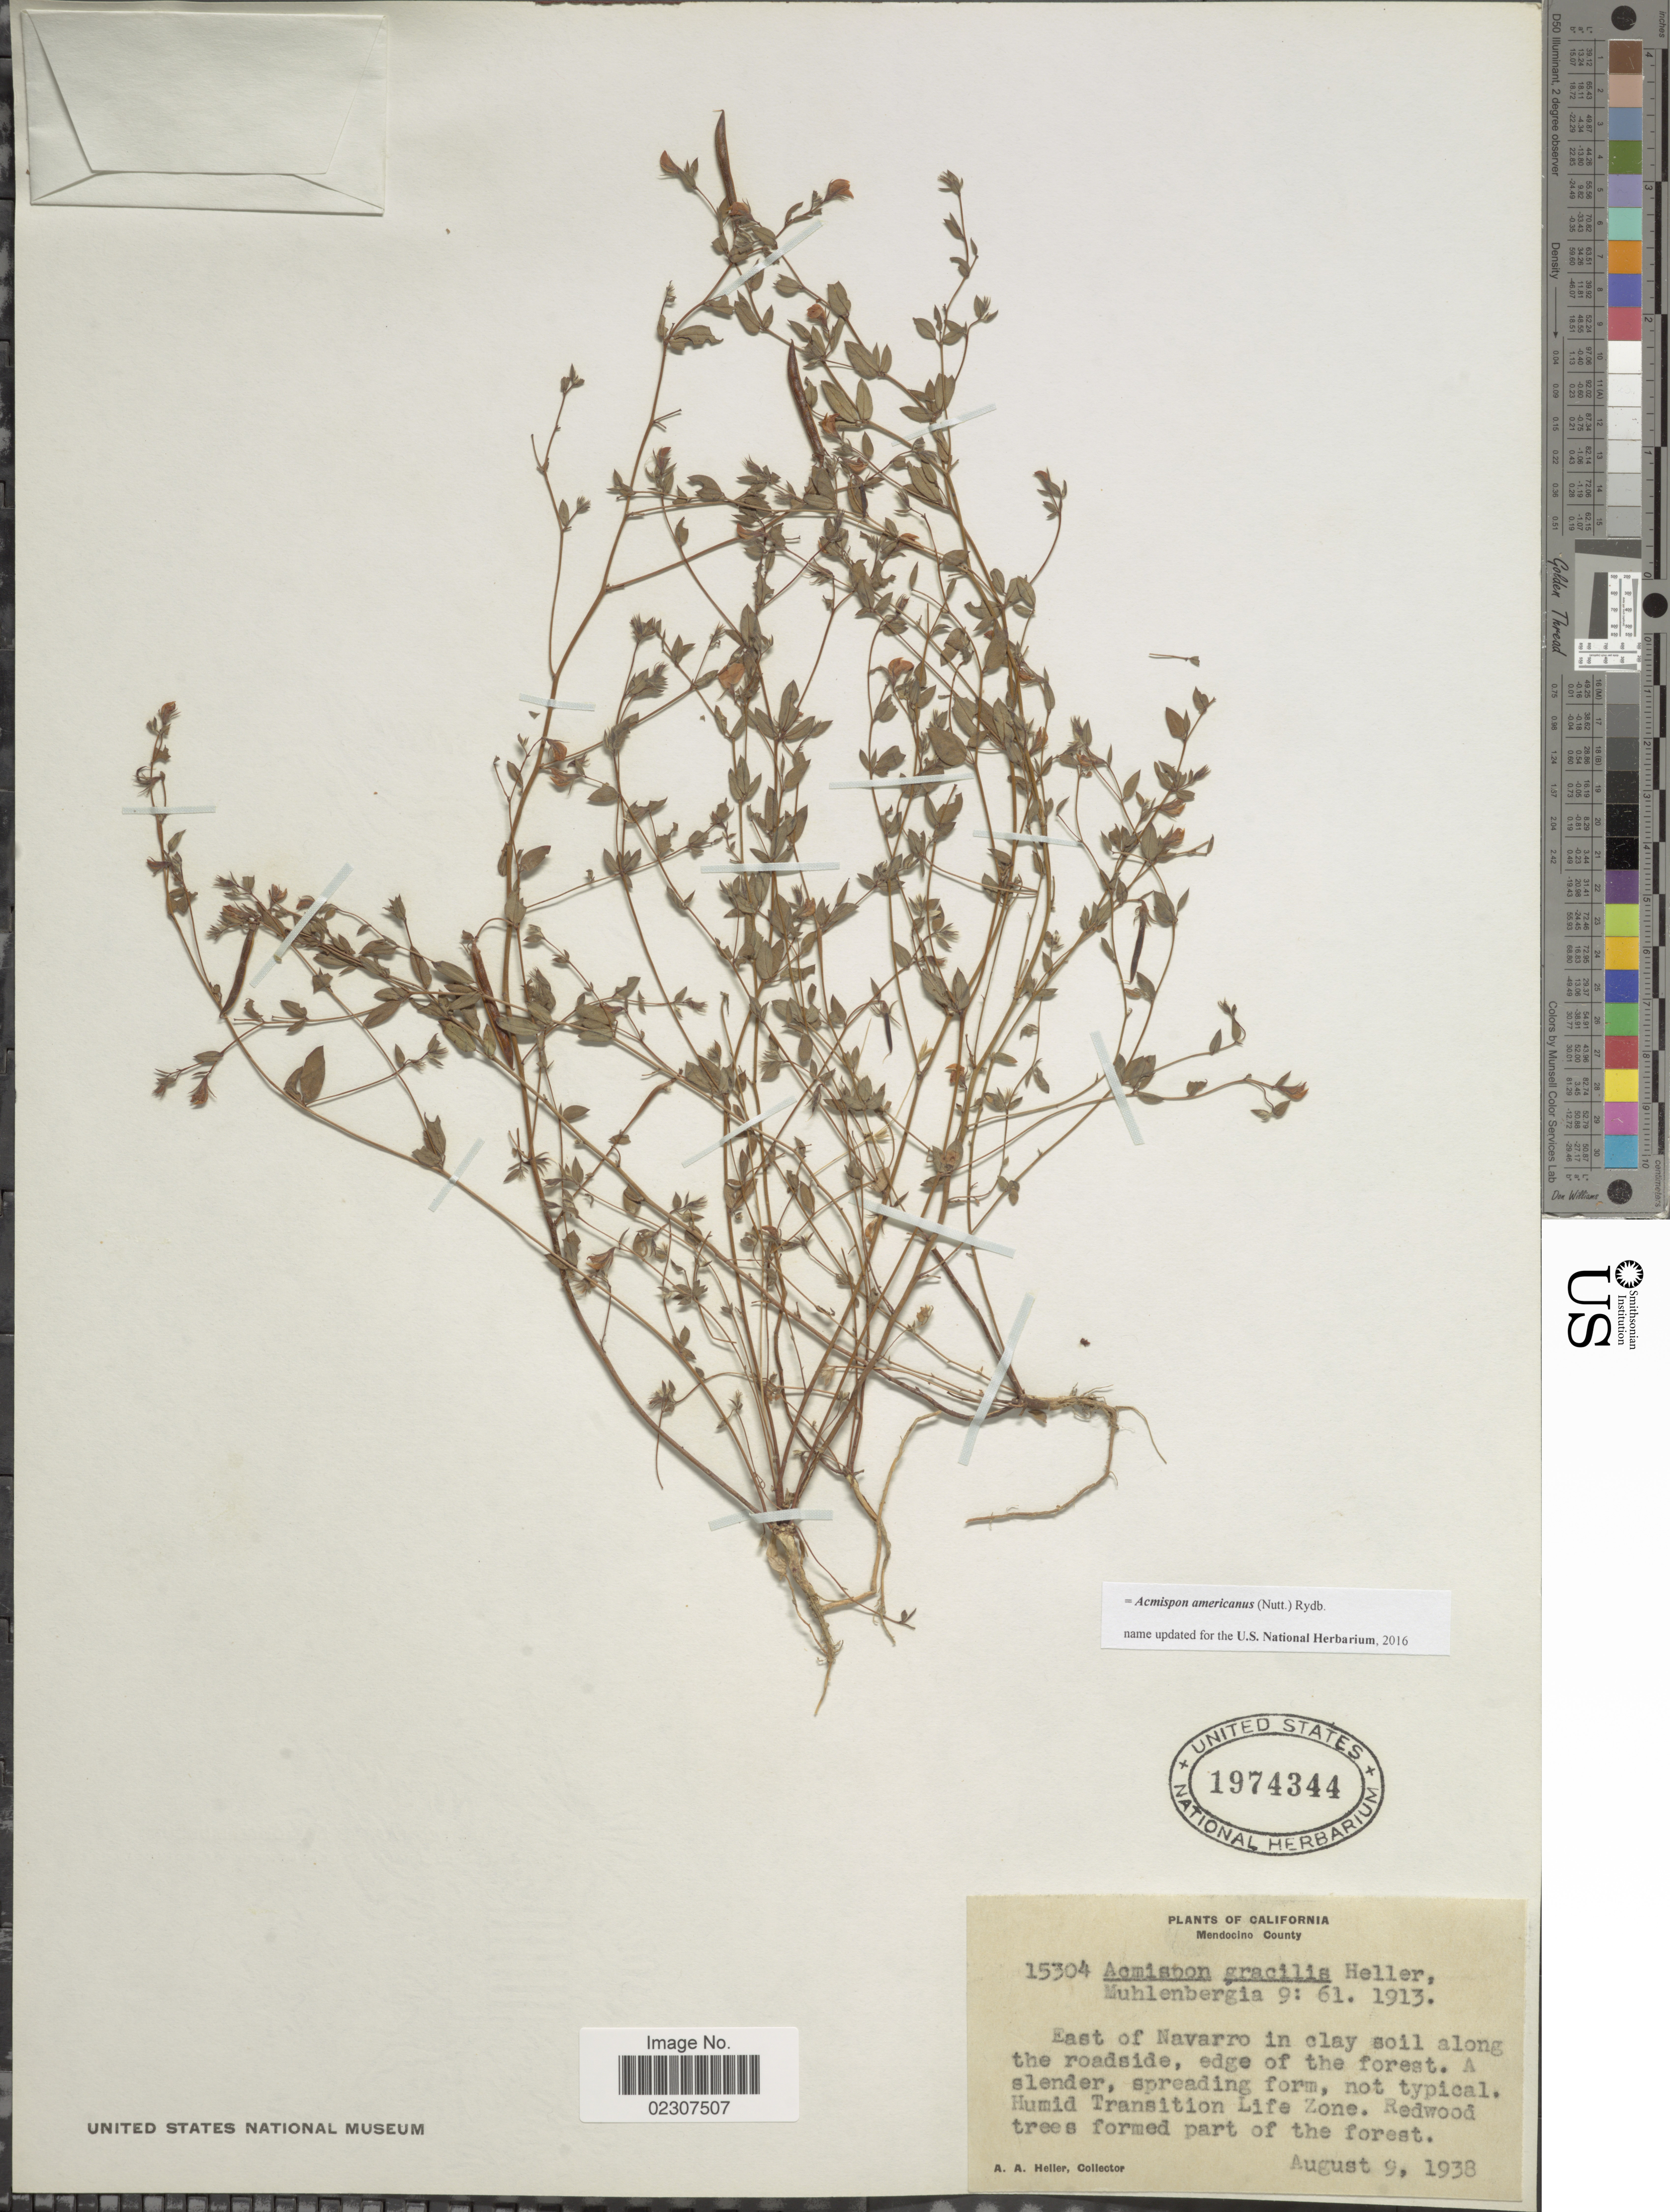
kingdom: Plantae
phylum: Tracheophyta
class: Magnoliopsida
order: Fabales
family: Fabaceae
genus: Acmispon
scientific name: Acmispon americanus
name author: (Nutt.) Rydb.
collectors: A. A. Heller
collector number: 15304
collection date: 1938-08-09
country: United States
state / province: California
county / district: Mendocino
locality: California, Mendocino County, East of Navarro in clay soil along the roadside, edge of the forest.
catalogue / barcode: US 1974344